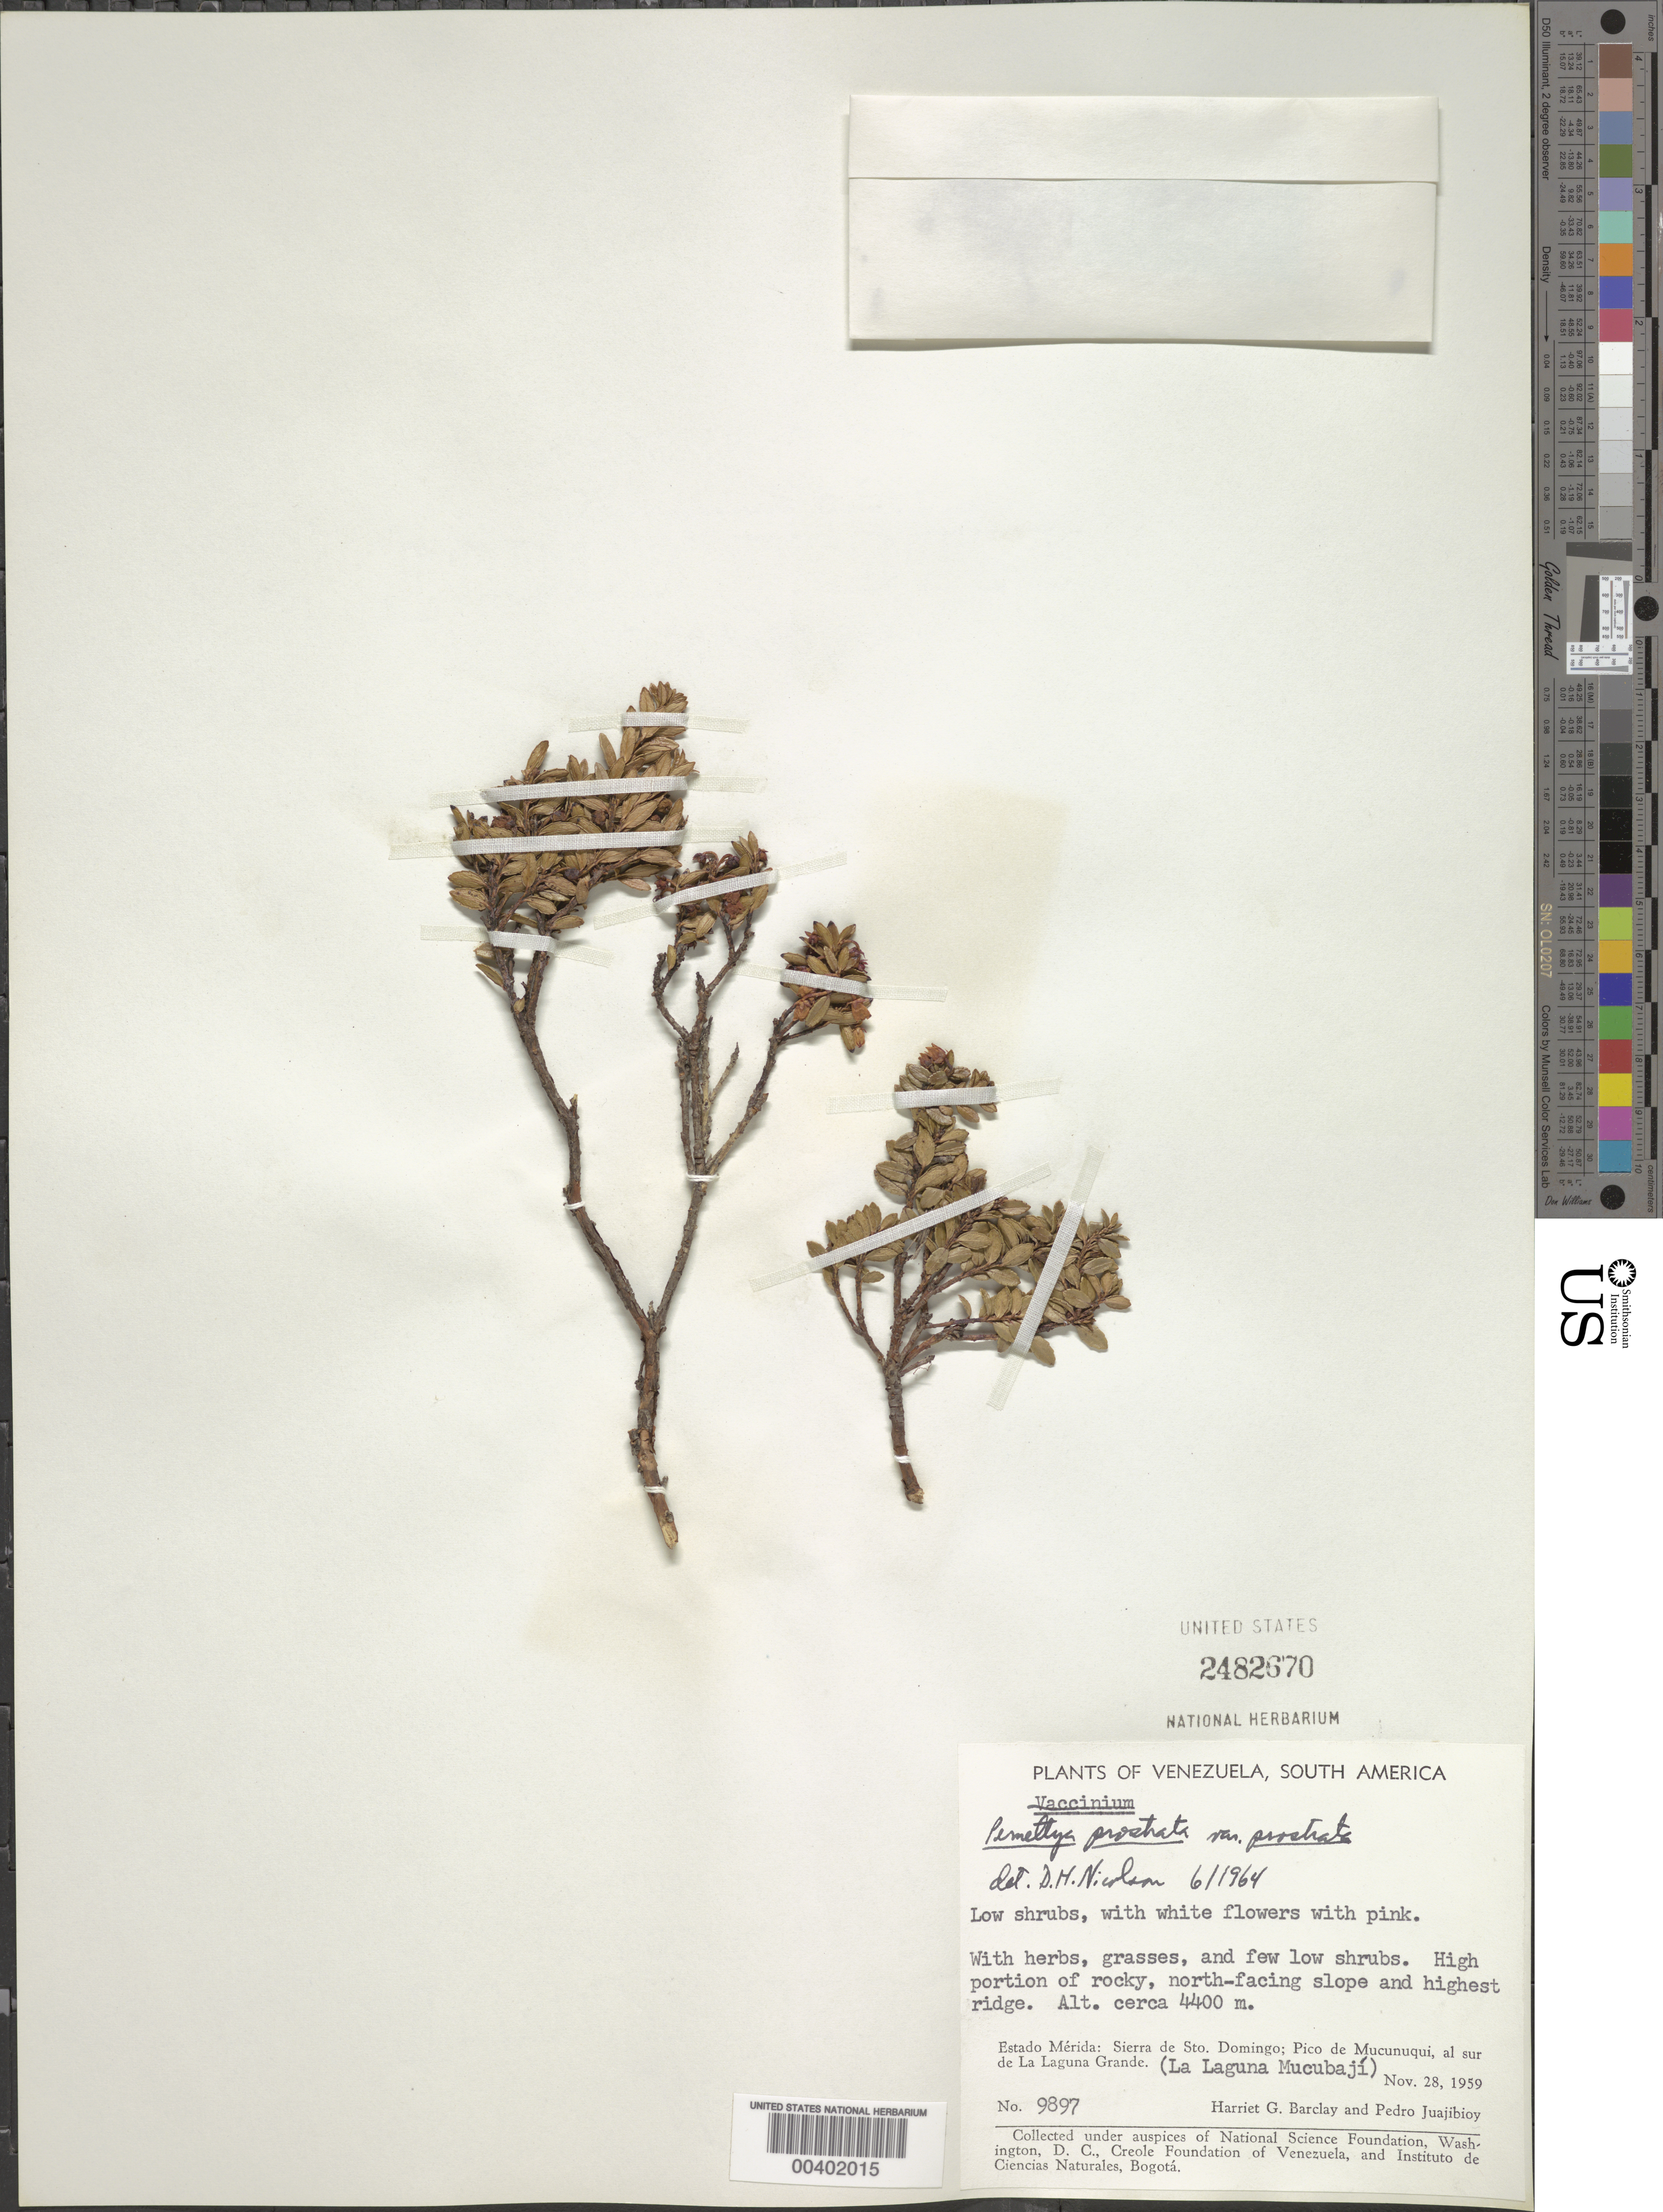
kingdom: Plantae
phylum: Tracheophyta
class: Magnoliopsida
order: Ericales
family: Ericaceae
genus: Pernettya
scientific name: Pernettya prostrata var. prostrata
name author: (Cav.) DC.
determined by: Nicolson, Dan H.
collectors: H. G. Barclay & P. Juajibioy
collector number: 9897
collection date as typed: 28 Nov 1959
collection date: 1959-11-28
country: Venezuela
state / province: Mérida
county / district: Rangel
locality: Sierra de Sto. Domingo: Pico de Mucunuqui, al sur de La Laguna Grande. (La Laguna Mucubají). Mucubaji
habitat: High portion of rocky, north-facing slope and highest ridge.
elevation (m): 4400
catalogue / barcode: US 2482670